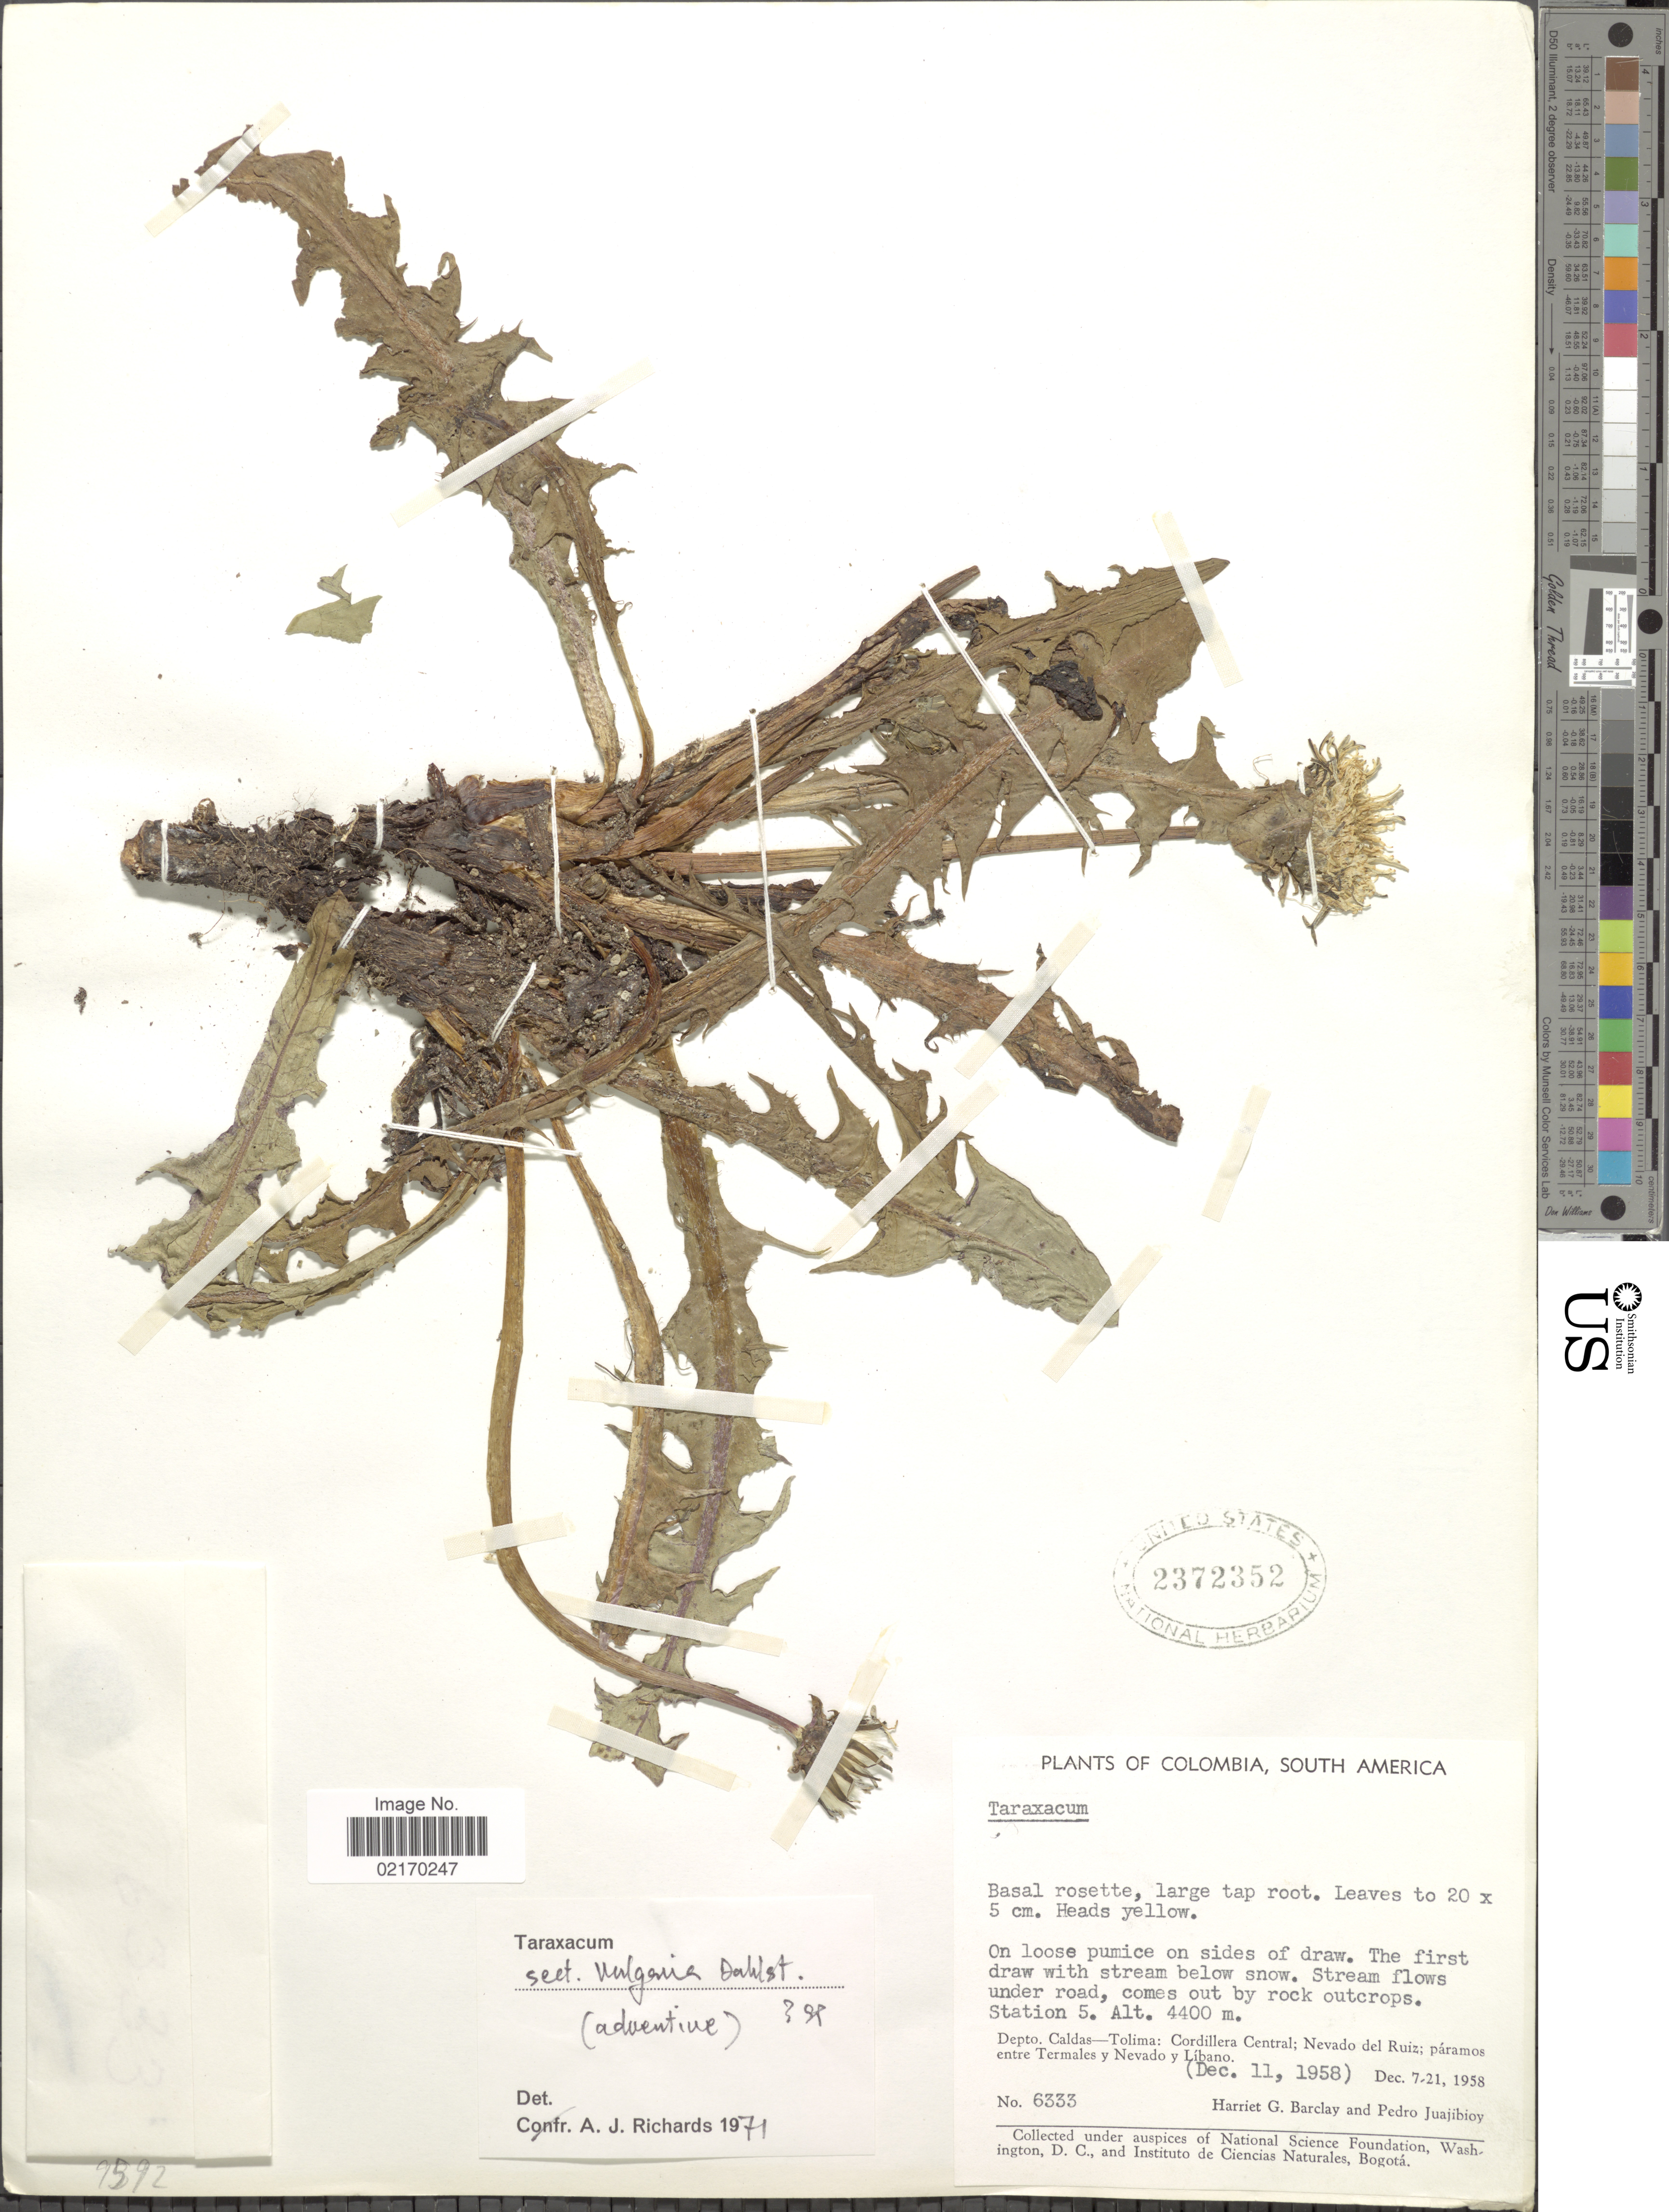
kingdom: Plantae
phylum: Tracheophyta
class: Magnoliopsida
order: Asterales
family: Asteraceae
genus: Taraxacum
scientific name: Taraxacum sp.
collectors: H. G. Barclay & P. Juajibioy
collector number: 6333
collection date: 1958-12-11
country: Colombia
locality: Depto. Caldas-Tolima: Cordillera Central: Nevado del Ruiz; paramos entre Termales y nevado y Libano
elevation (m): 4400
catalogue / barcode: US 2372352